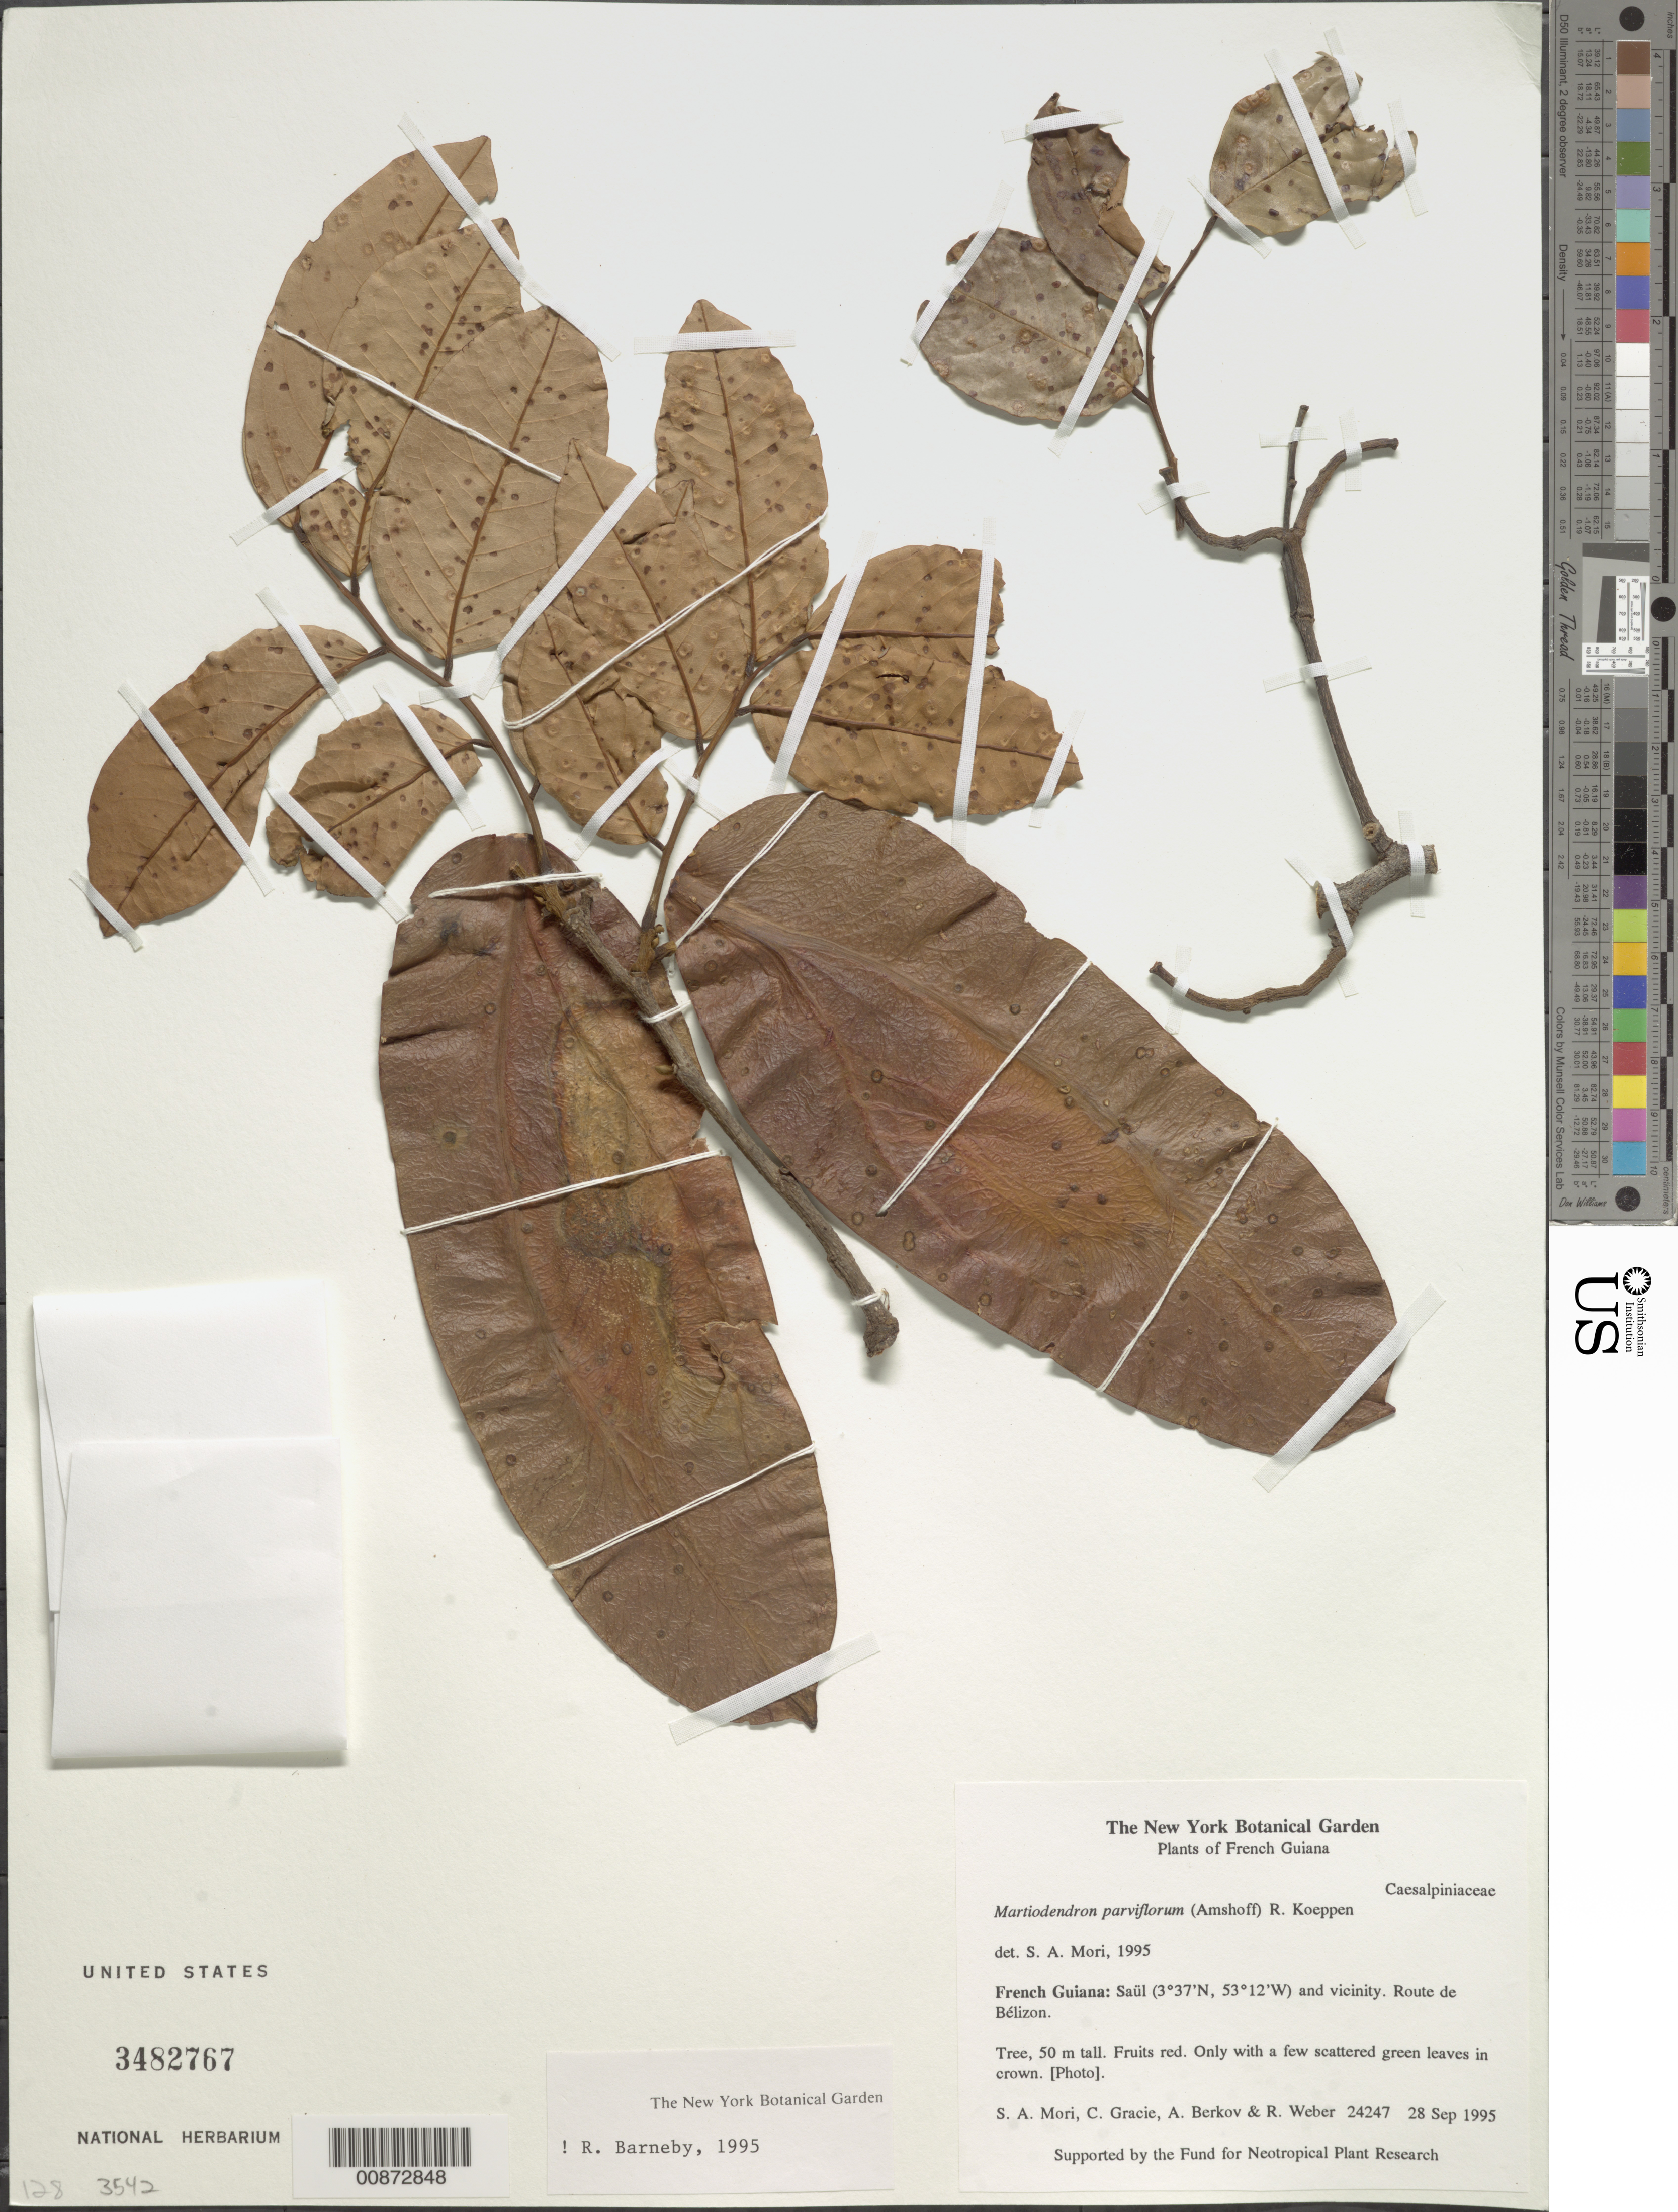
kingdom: Plantae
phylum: Tracheophyta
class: Magnoliopsida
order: Fabales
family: Fabaceae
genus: Martiodendron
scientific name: Martiodendron parviflorum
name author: (Amshoff) Kolpen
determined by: Barneby, Rupert C., (NY)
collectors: S. Mori, C. A. Gracie, A. Berkov & R. Weber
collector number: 24247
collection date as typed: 28-Sep-95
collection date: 1995-09-28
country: French Guiana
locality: Saül and vic., Route de Bélizon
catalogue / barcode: US 3482767